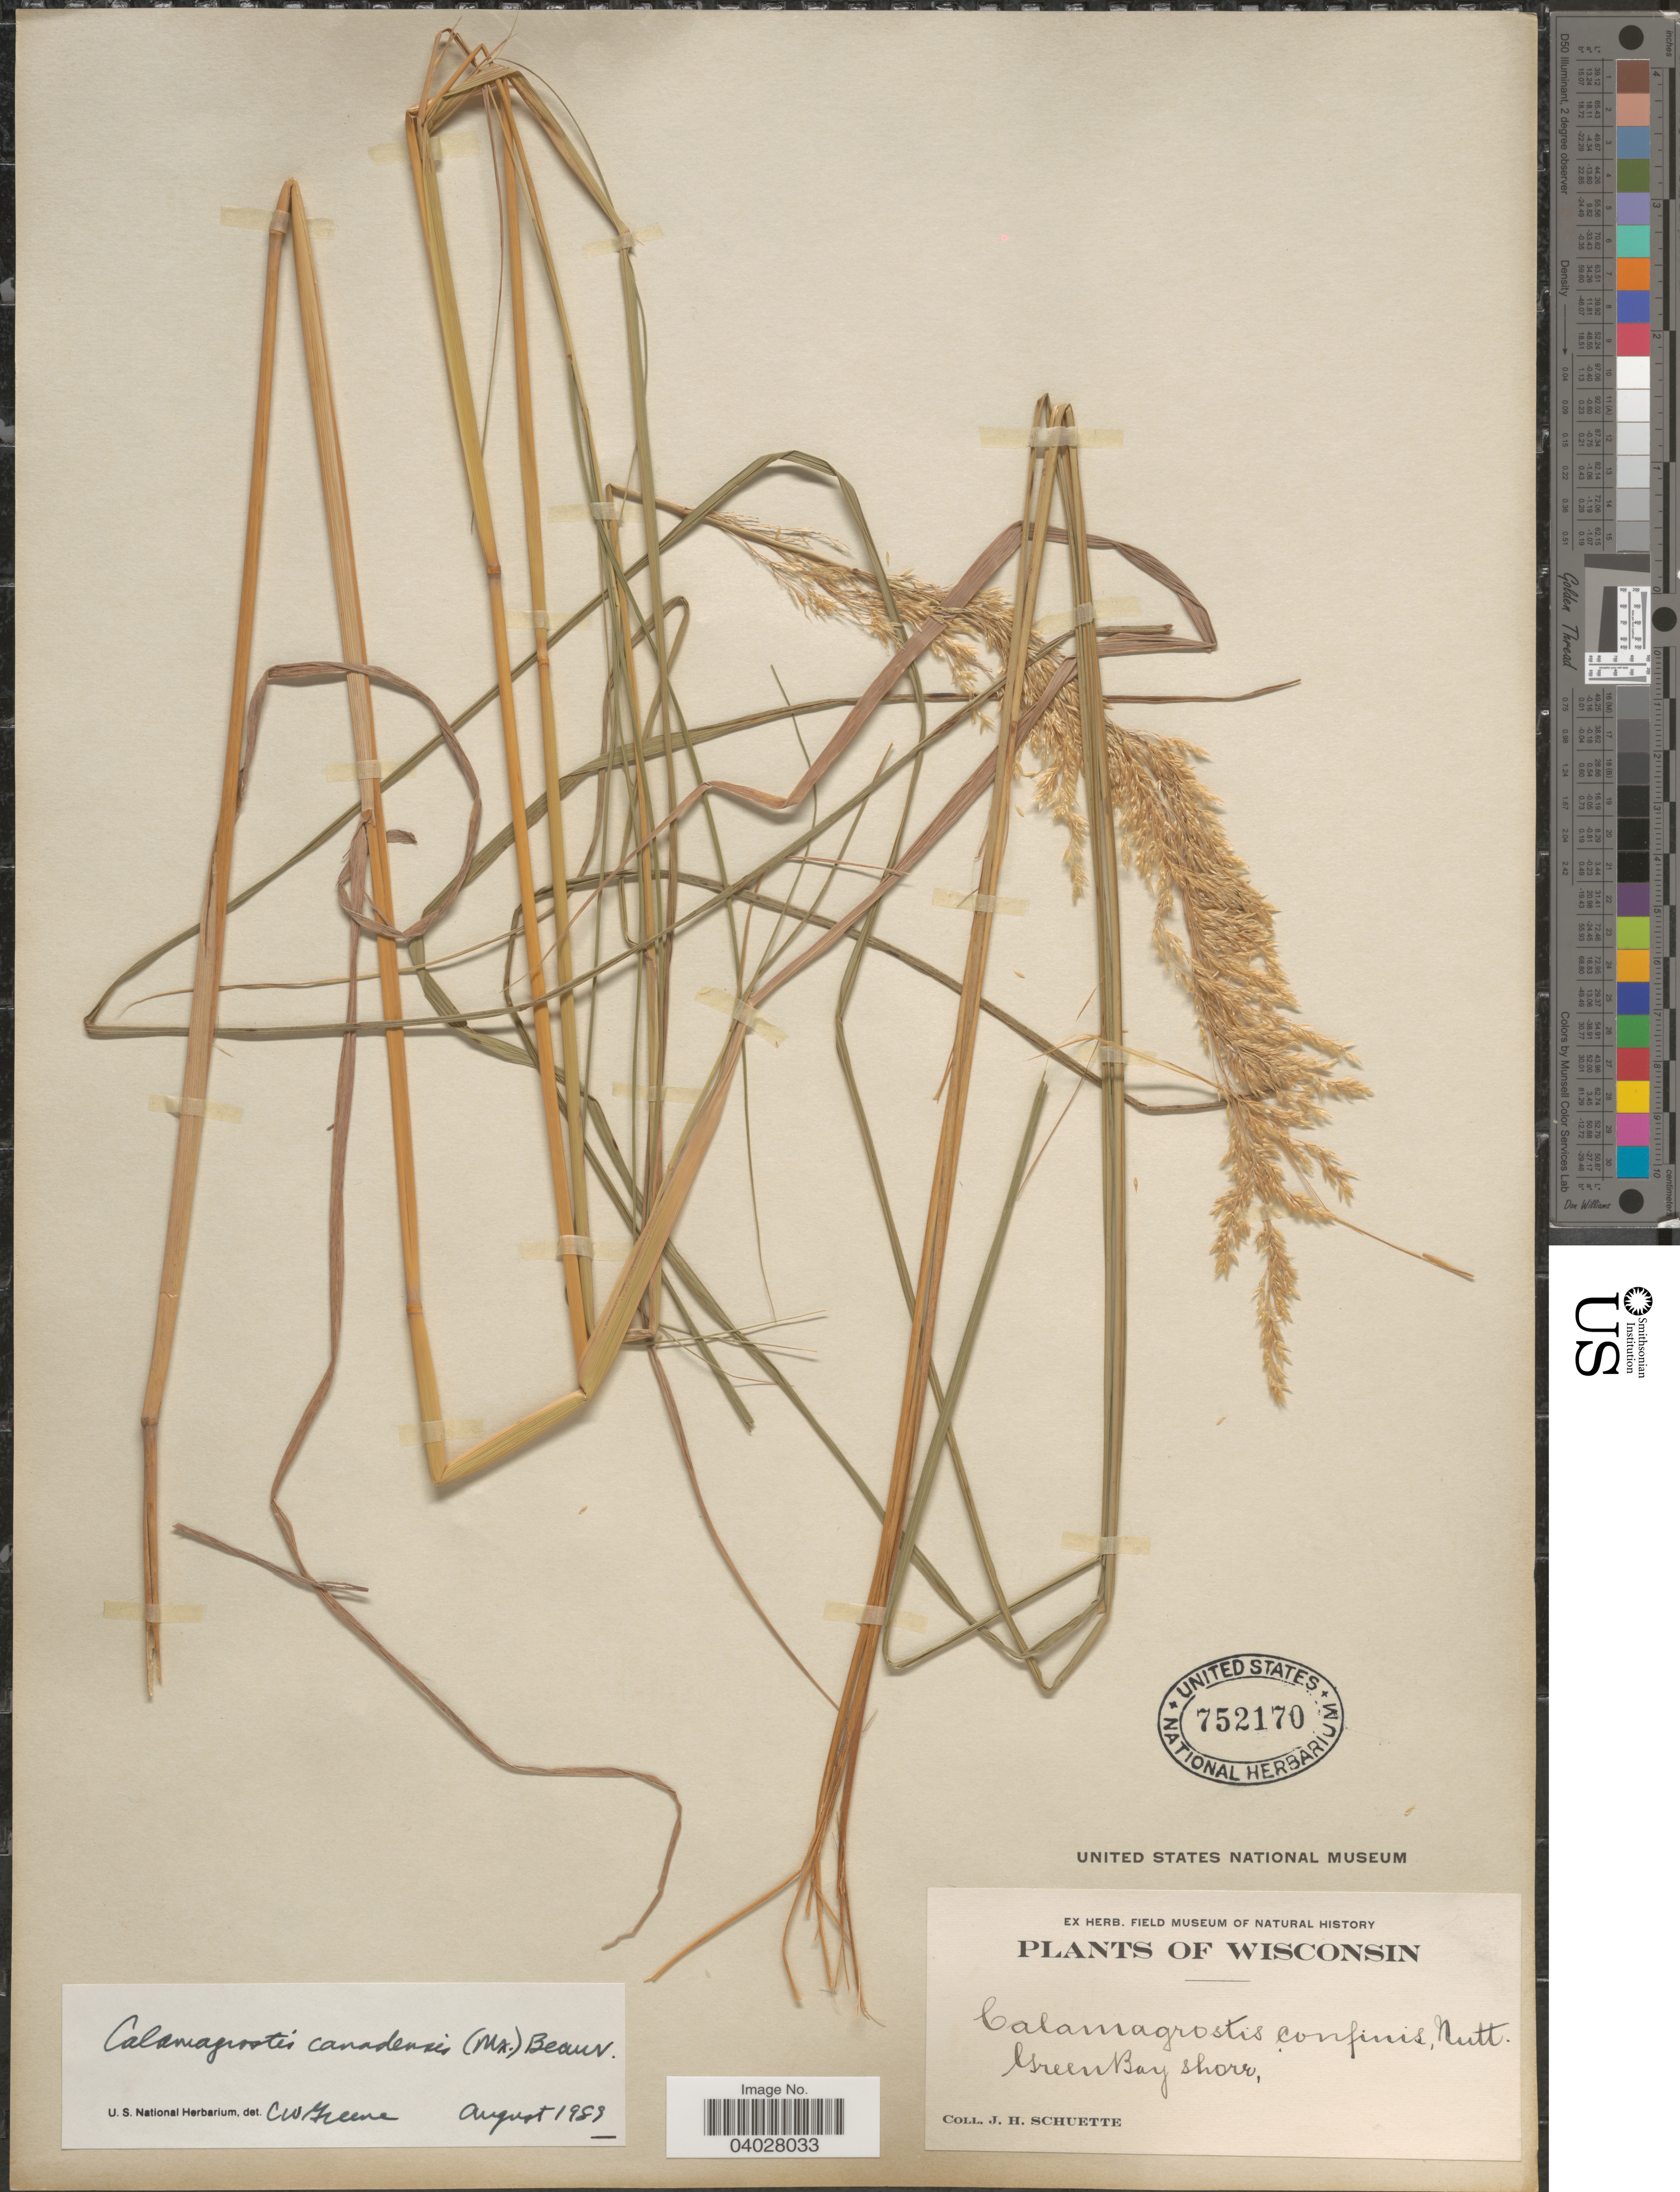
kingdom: Plantae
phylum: Tracheophyta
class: Liliopsida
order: Poales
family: Poaceae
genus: Calamagrostis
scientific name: Calamagrostis canadensis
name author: (Michx.) P. Beauv.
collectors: J. H. Schuette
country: United States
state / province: Wisconsin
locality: Greenbay shore.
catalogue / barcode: US 752170